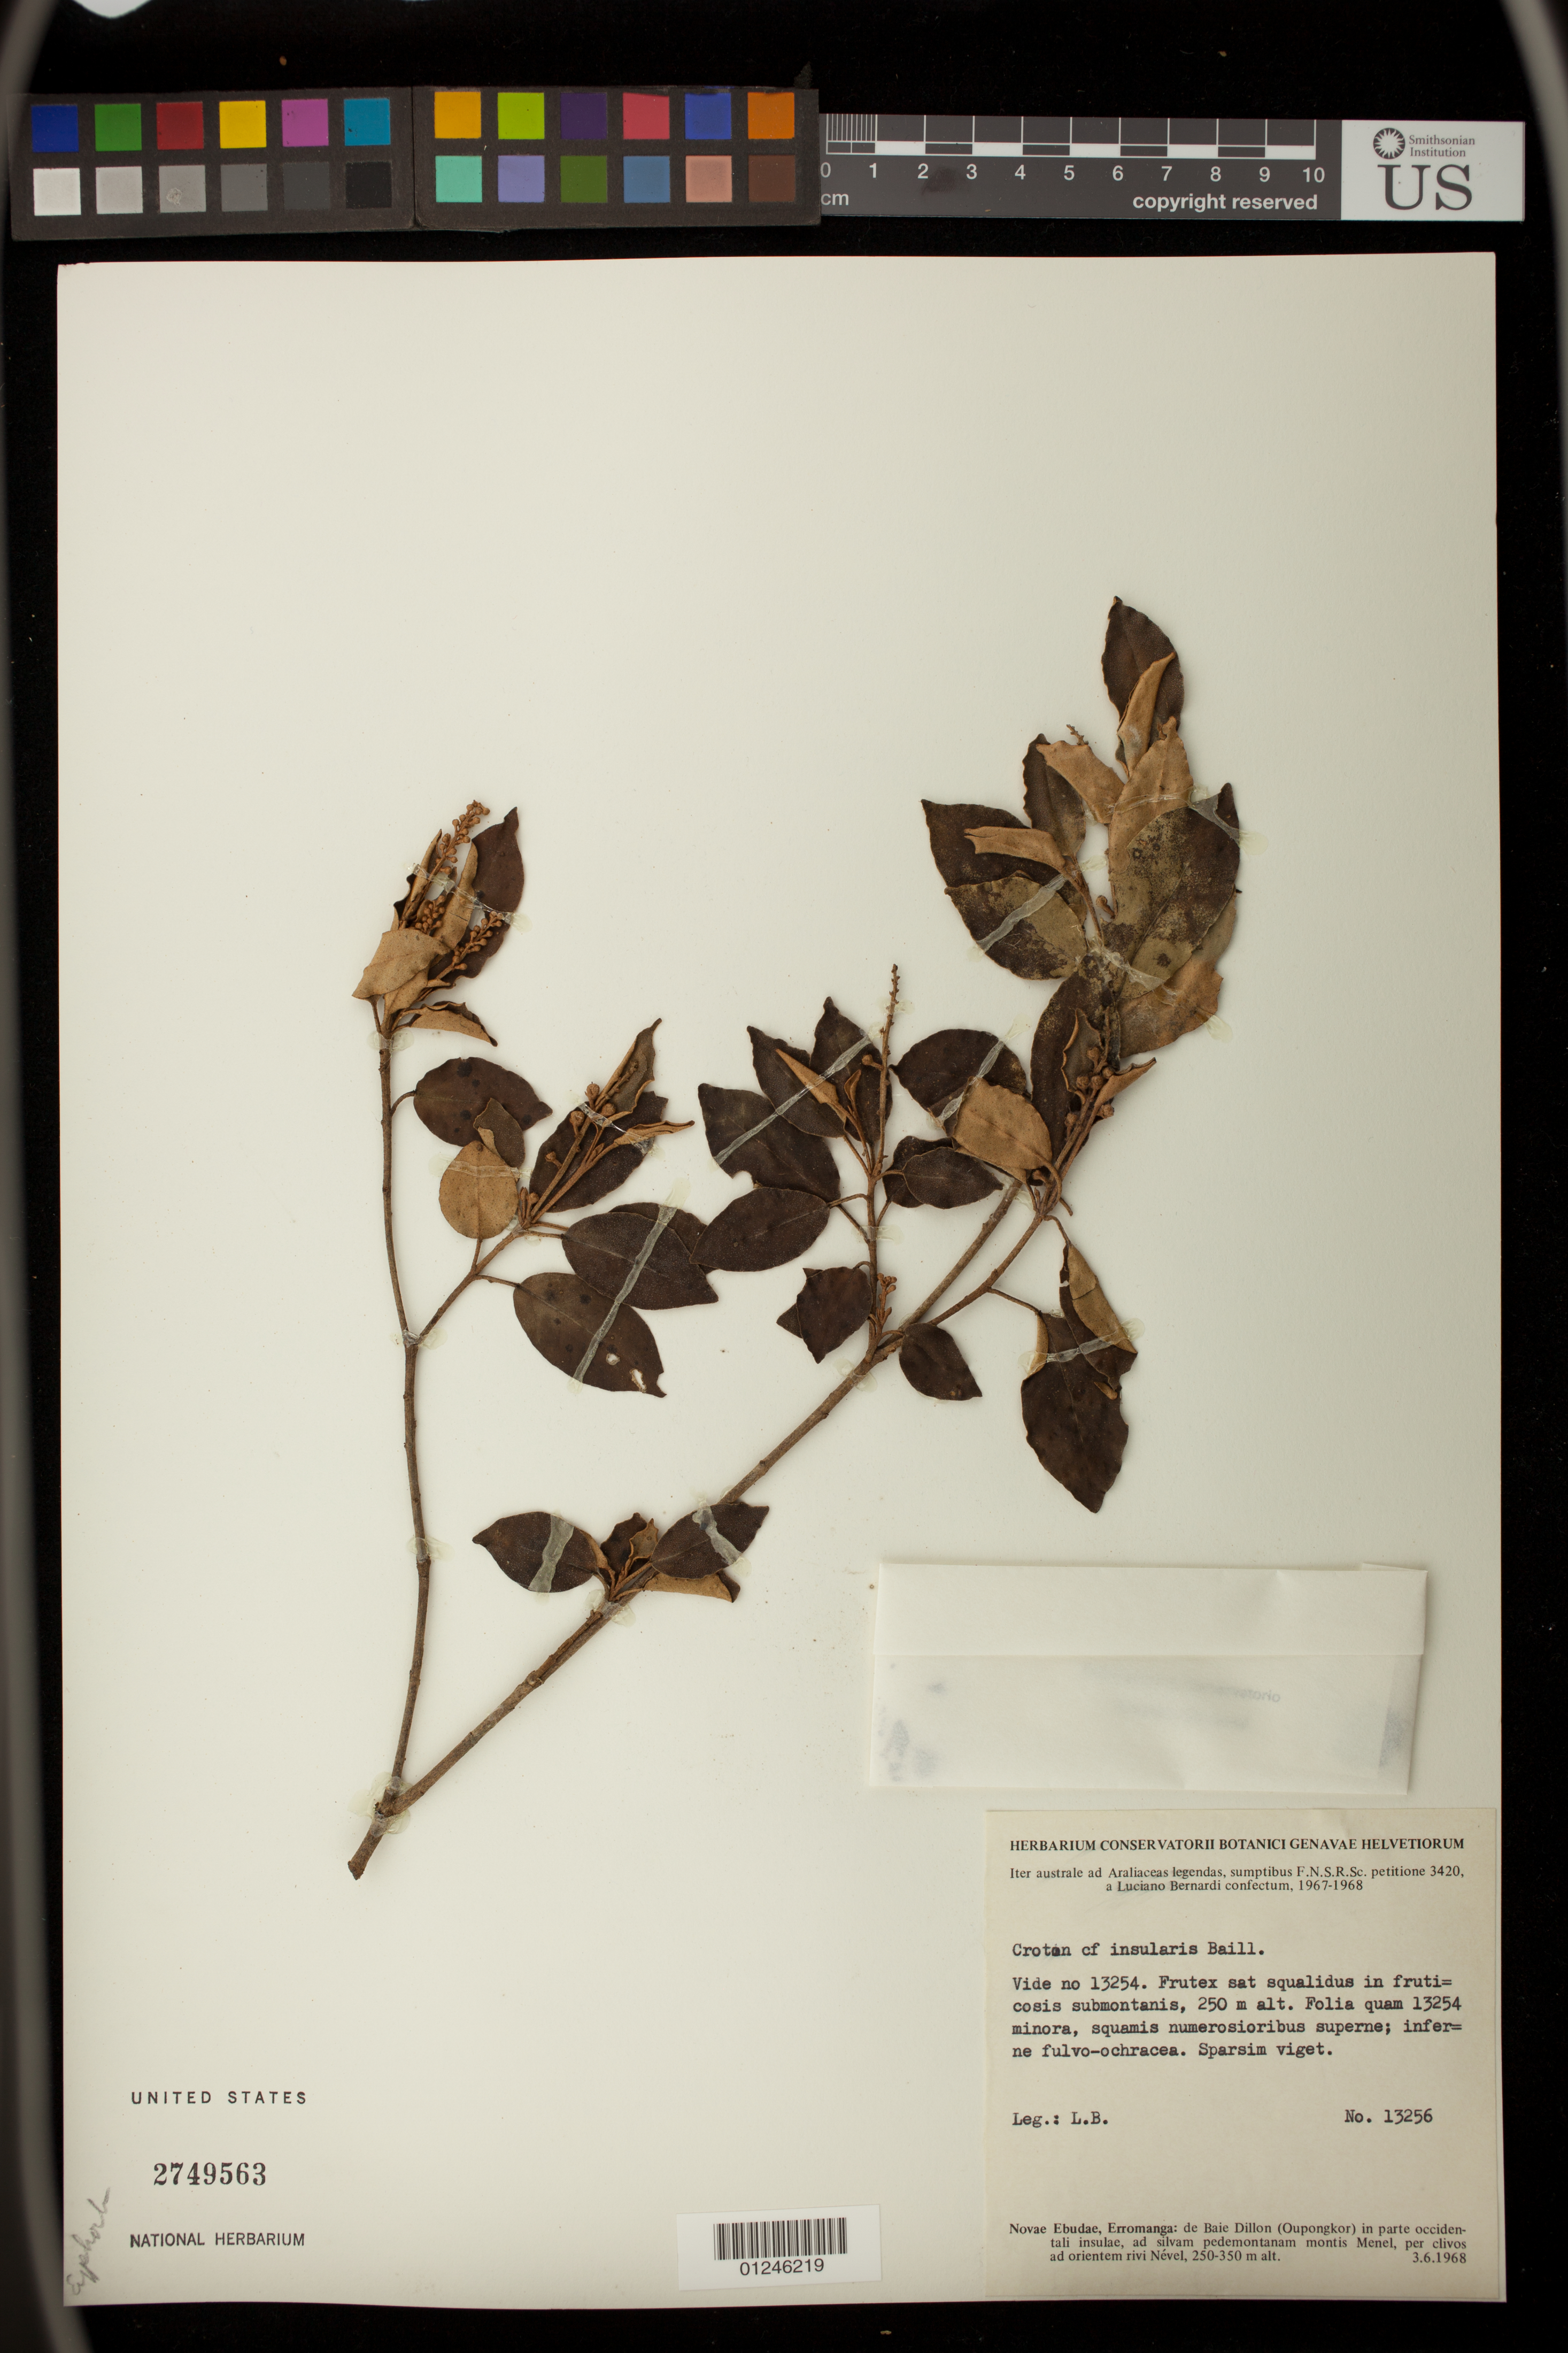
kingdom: Plantae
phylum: Tracheophyta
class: Magnoliopsida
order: Malpighiales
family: Euphorbiaceae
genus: Croton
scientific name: Croton insularis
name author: Baill.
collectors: L. Bernardi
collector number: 13256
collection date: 1968-03-06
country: Vanuatu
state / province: Tafea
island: Erromango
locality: Novae Ebudae, Erromanga: de Baie Dillon (Oupongkor) in parte occidentali insulae, ad silvam pedemontanam montis Menel, per clivos ad orientem rivi Nével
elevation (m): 250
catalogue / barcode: US 2749563